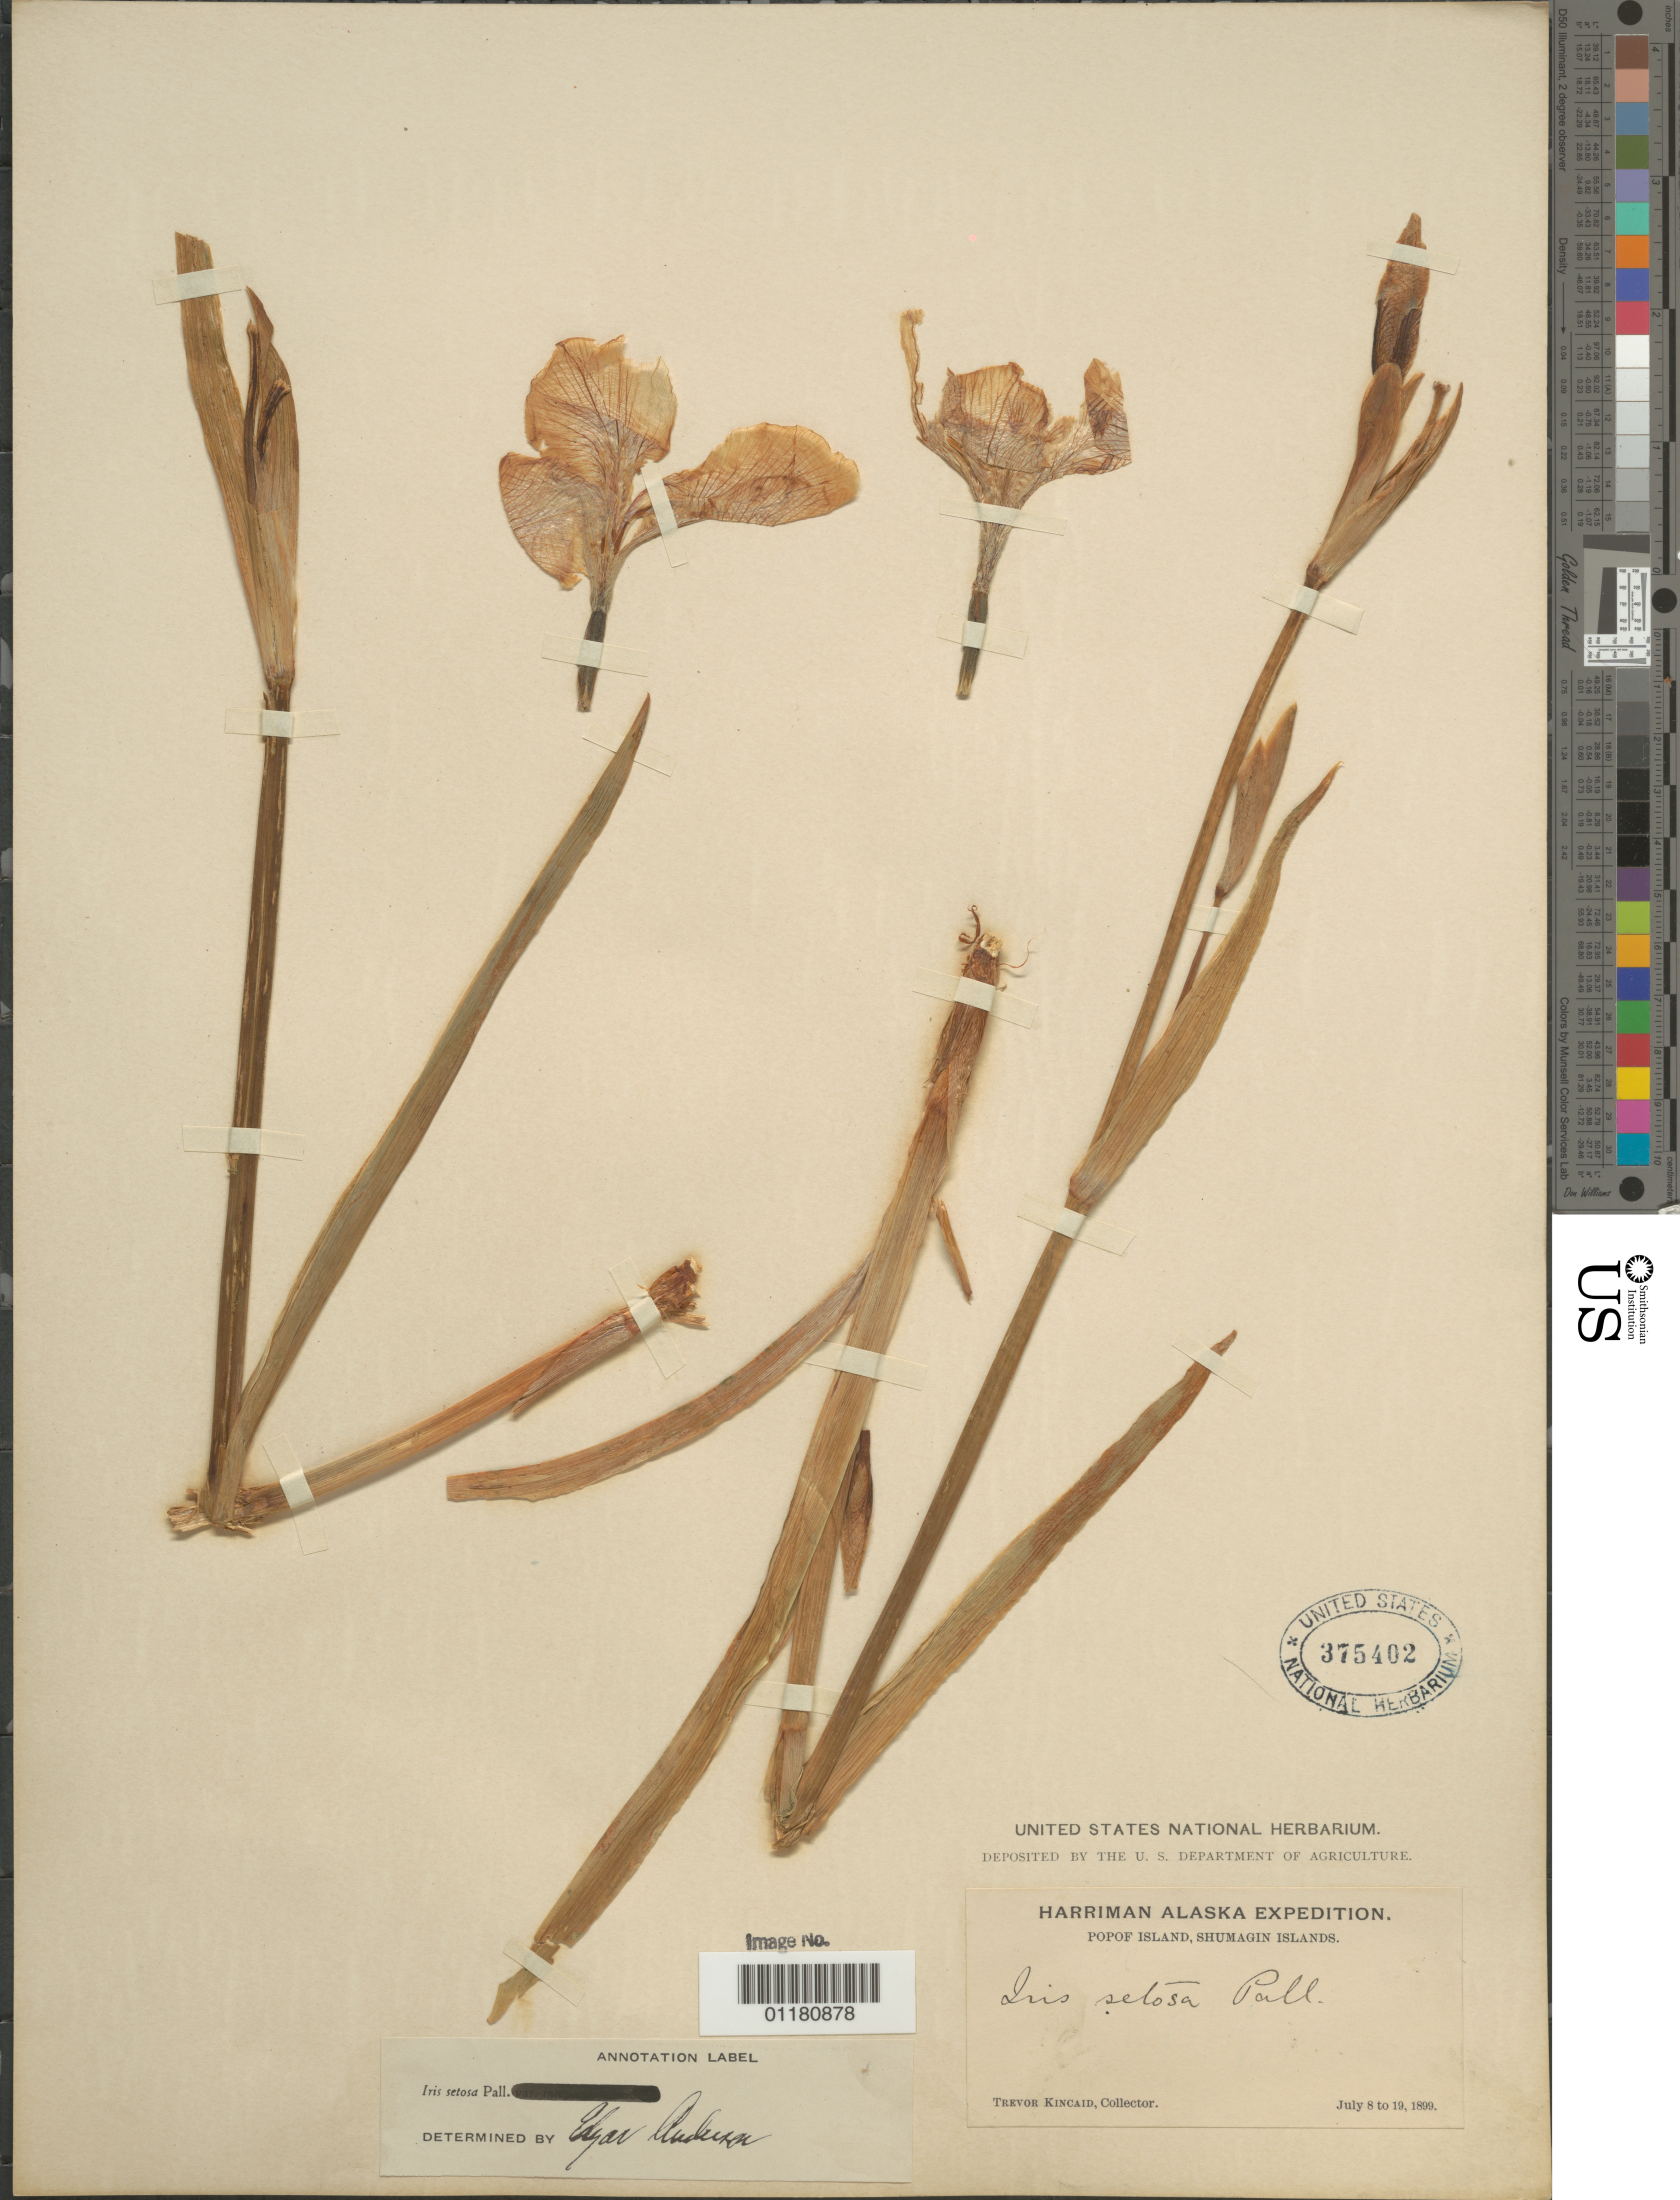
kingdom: Plantae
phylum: Tracheophyta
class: Liliopsida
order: Asparagales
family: Iridaceae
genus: Iris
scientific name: Iris setosa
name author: Pall. ex Link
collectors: T. C. Kincaid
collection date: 1899-07-08/1899-07-19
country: United States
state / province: Alaska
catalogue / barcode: US 375402